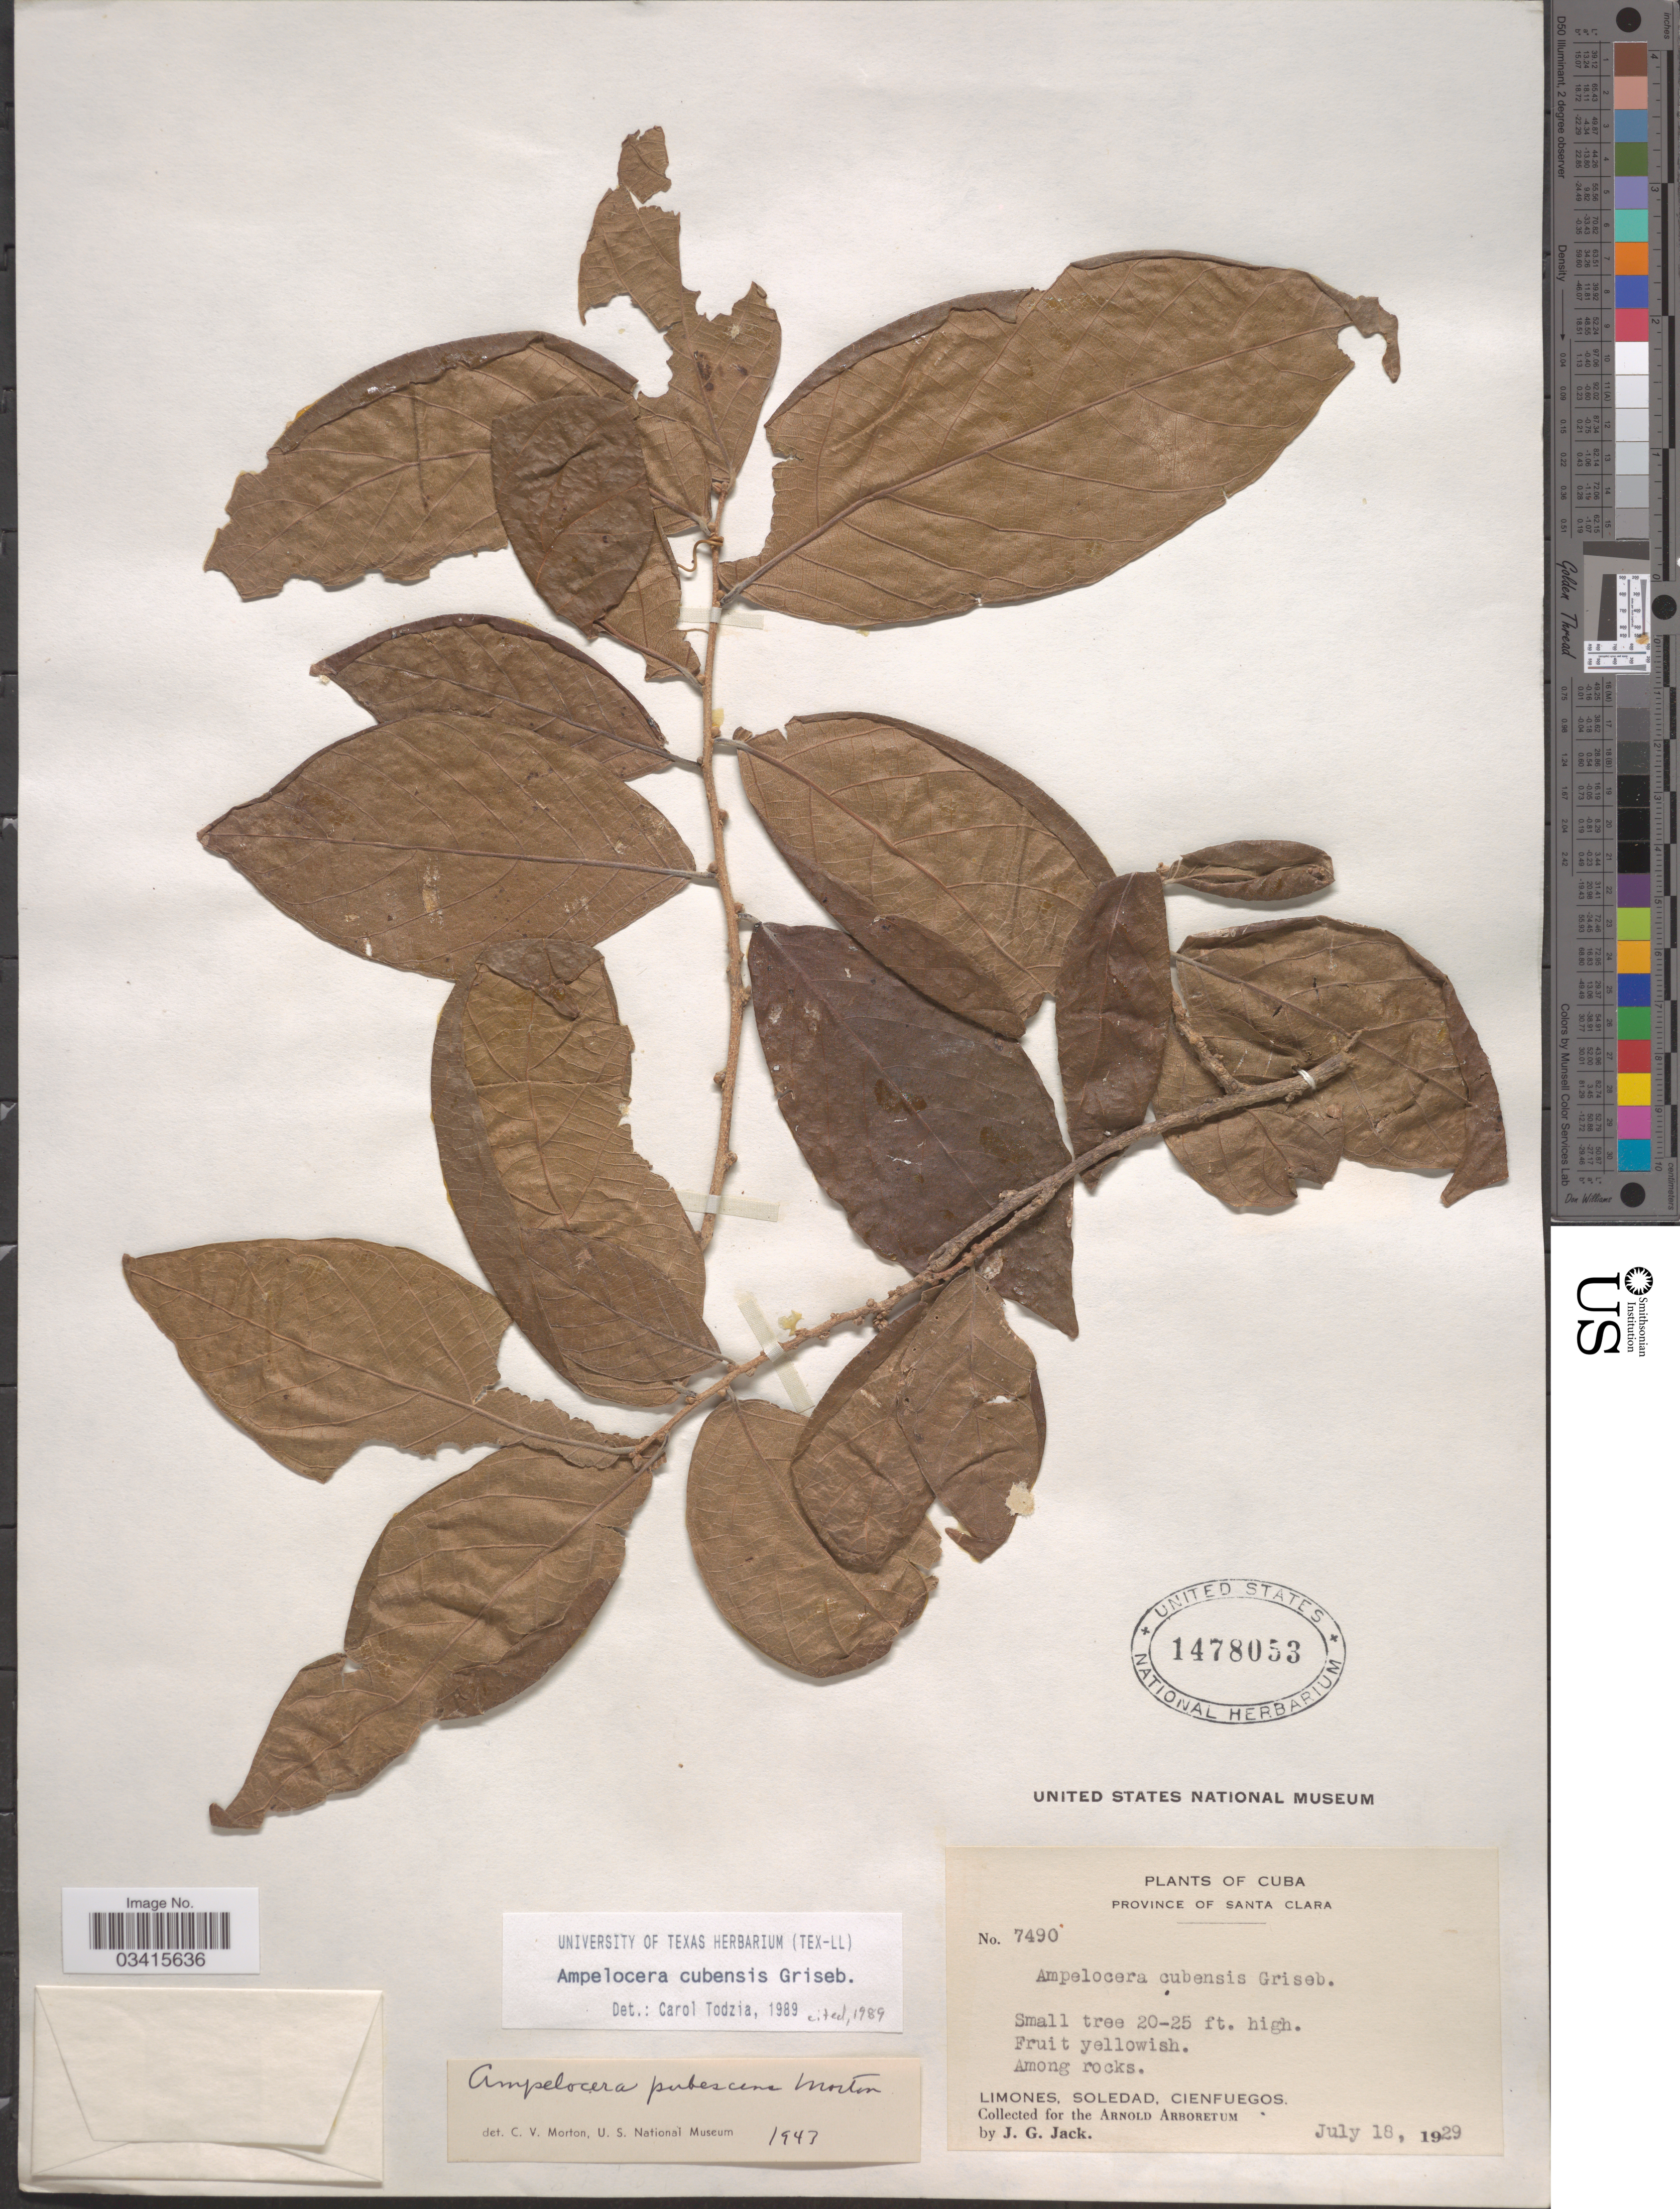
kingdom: Plantae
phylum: Tracheophyta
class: Magnoliopsida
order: Rosales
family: Cannabaceae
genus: Ampelocera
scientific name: Ampelocera cubensis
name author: Griseb.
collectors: J. G. Jack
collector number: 7490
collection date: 1929-07-18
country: Cuba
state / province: Las Villas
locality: Province of Santa Clara. Limones, Soledad, Cienfuegos.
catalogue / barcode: US 1478053